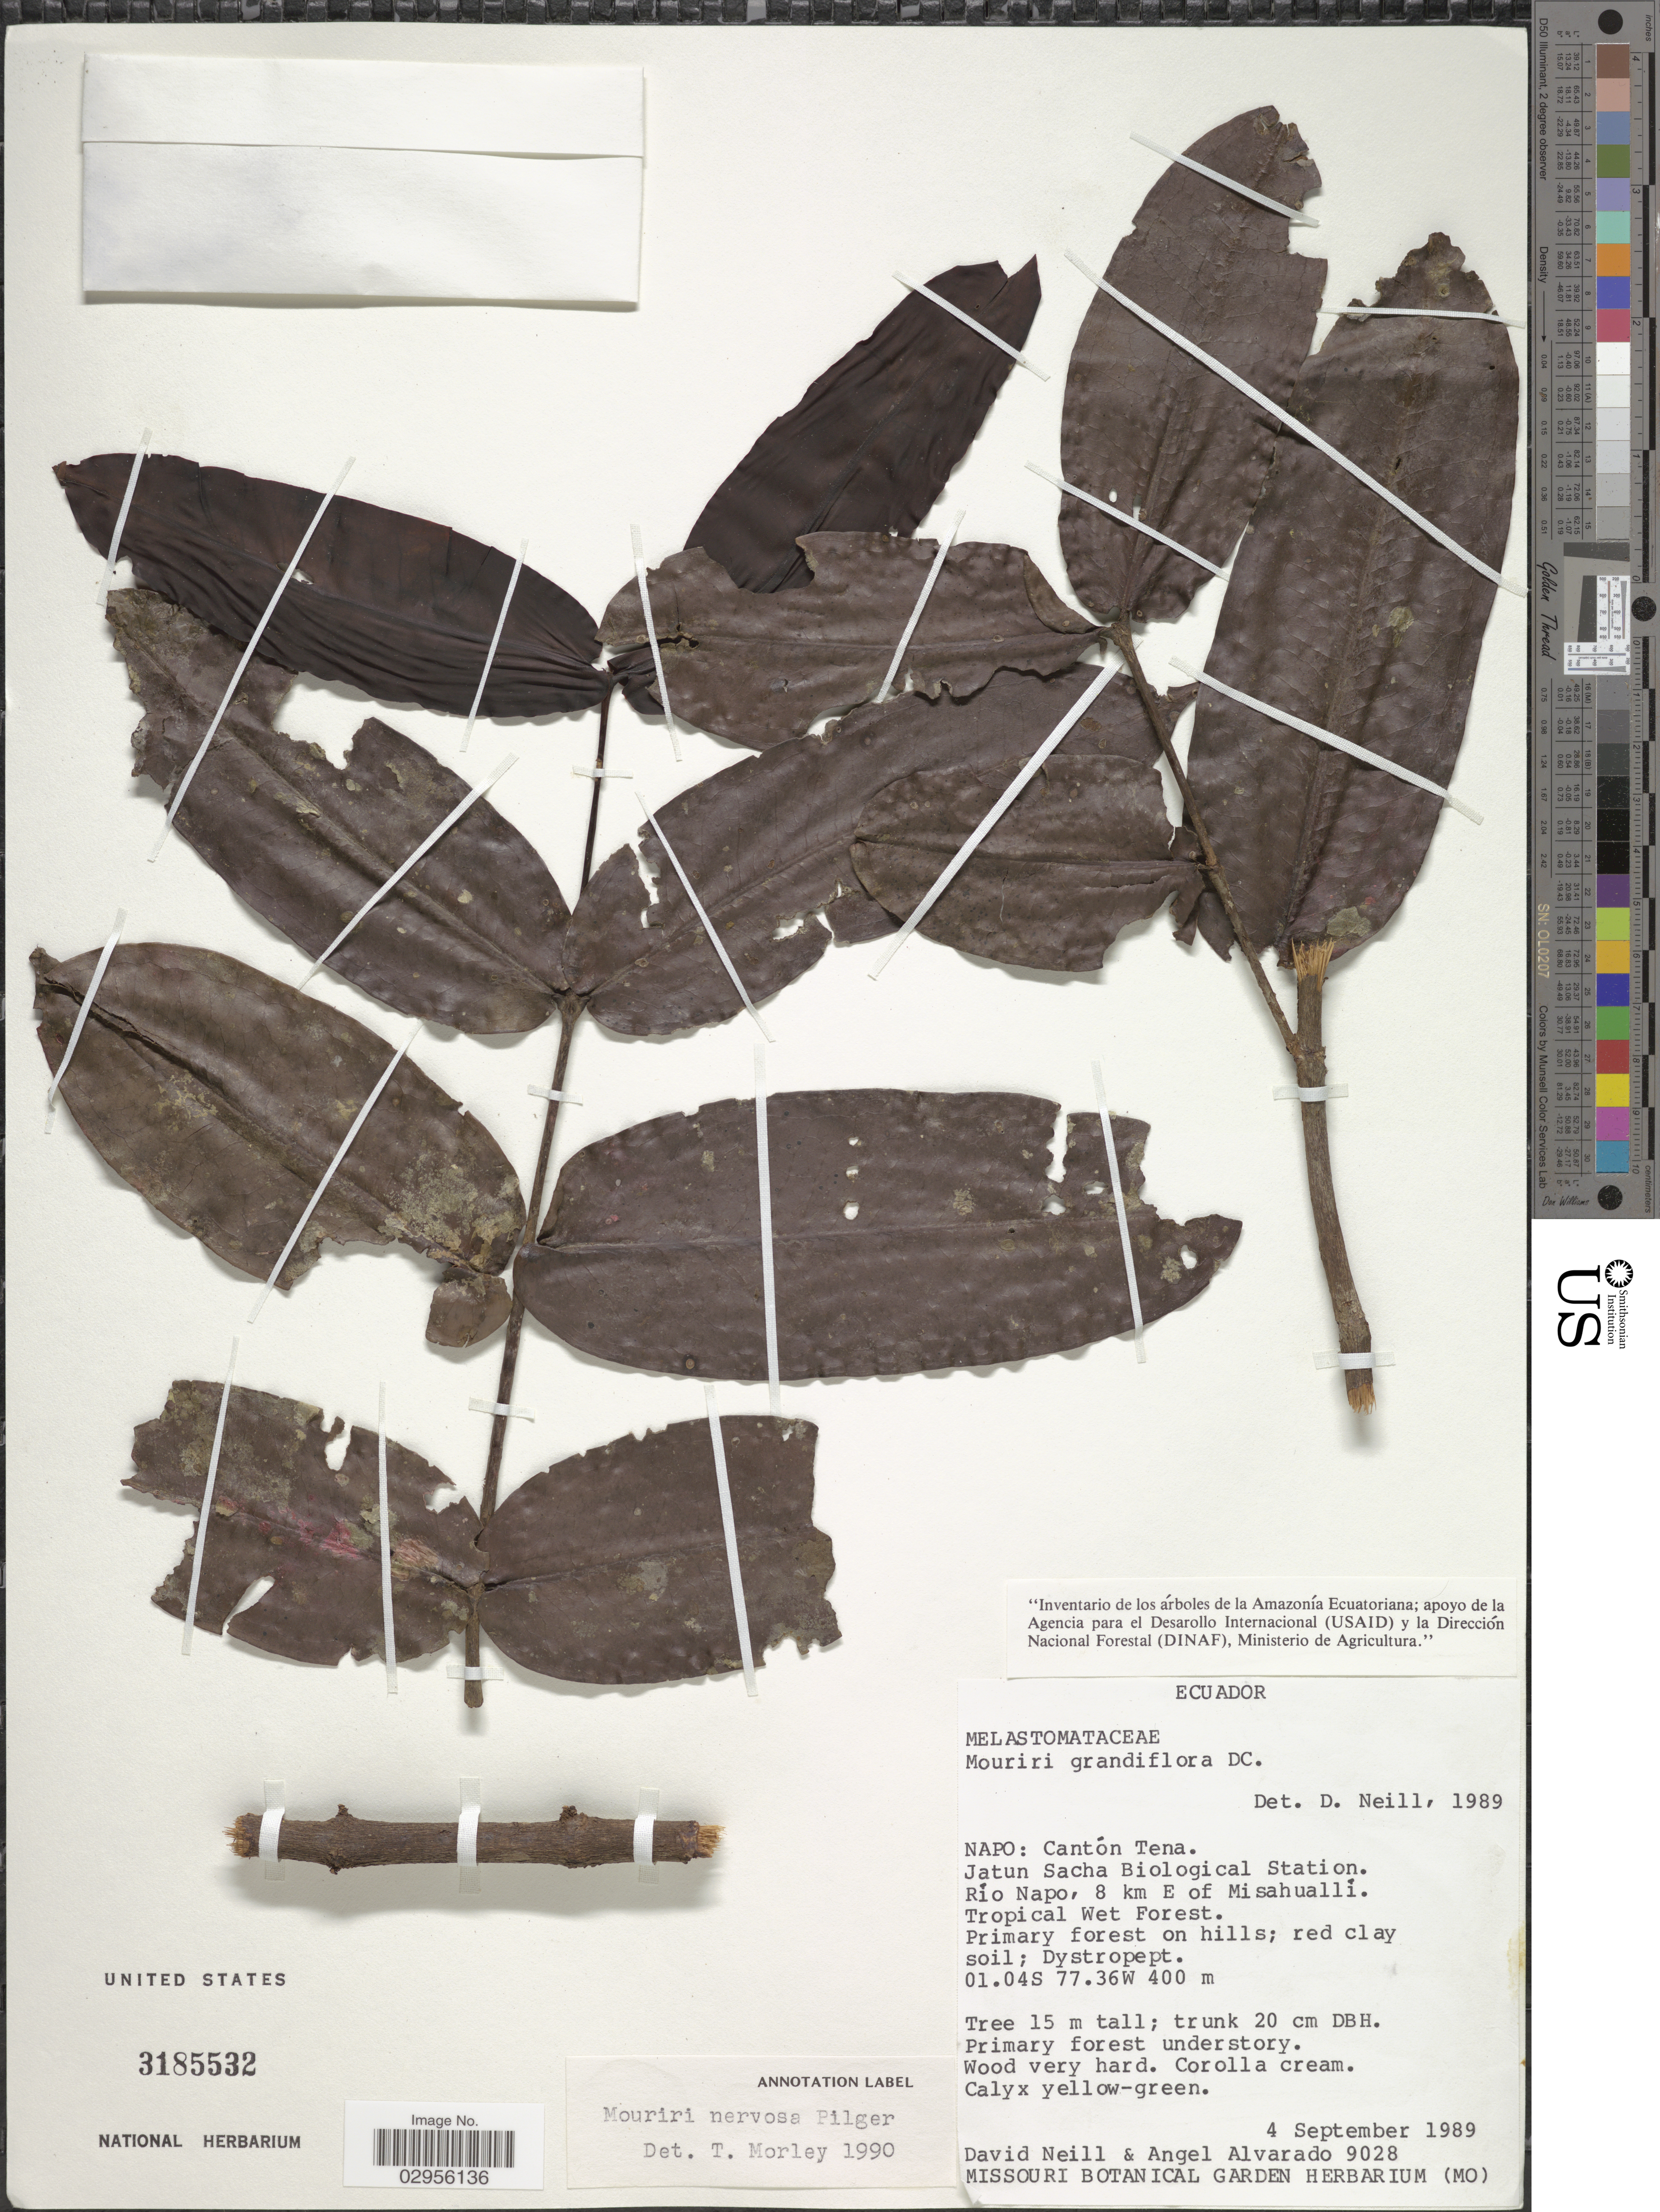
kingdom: Plantae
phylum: Tracheophyta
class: Magnoliopsida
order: Myrtales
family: Melastomataceae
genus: Mouriri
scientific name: Mouriri nervosa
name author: Pilg.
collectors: D. Neill & A. Alvarado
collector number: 9028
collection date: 1989-09-04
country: Ecuador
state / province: Napo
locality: Cantón Tena. Jatun Sacha Biological Station. Río Napo, 8 km E of Misahuallí.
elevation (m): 400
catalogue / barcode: US 3185532